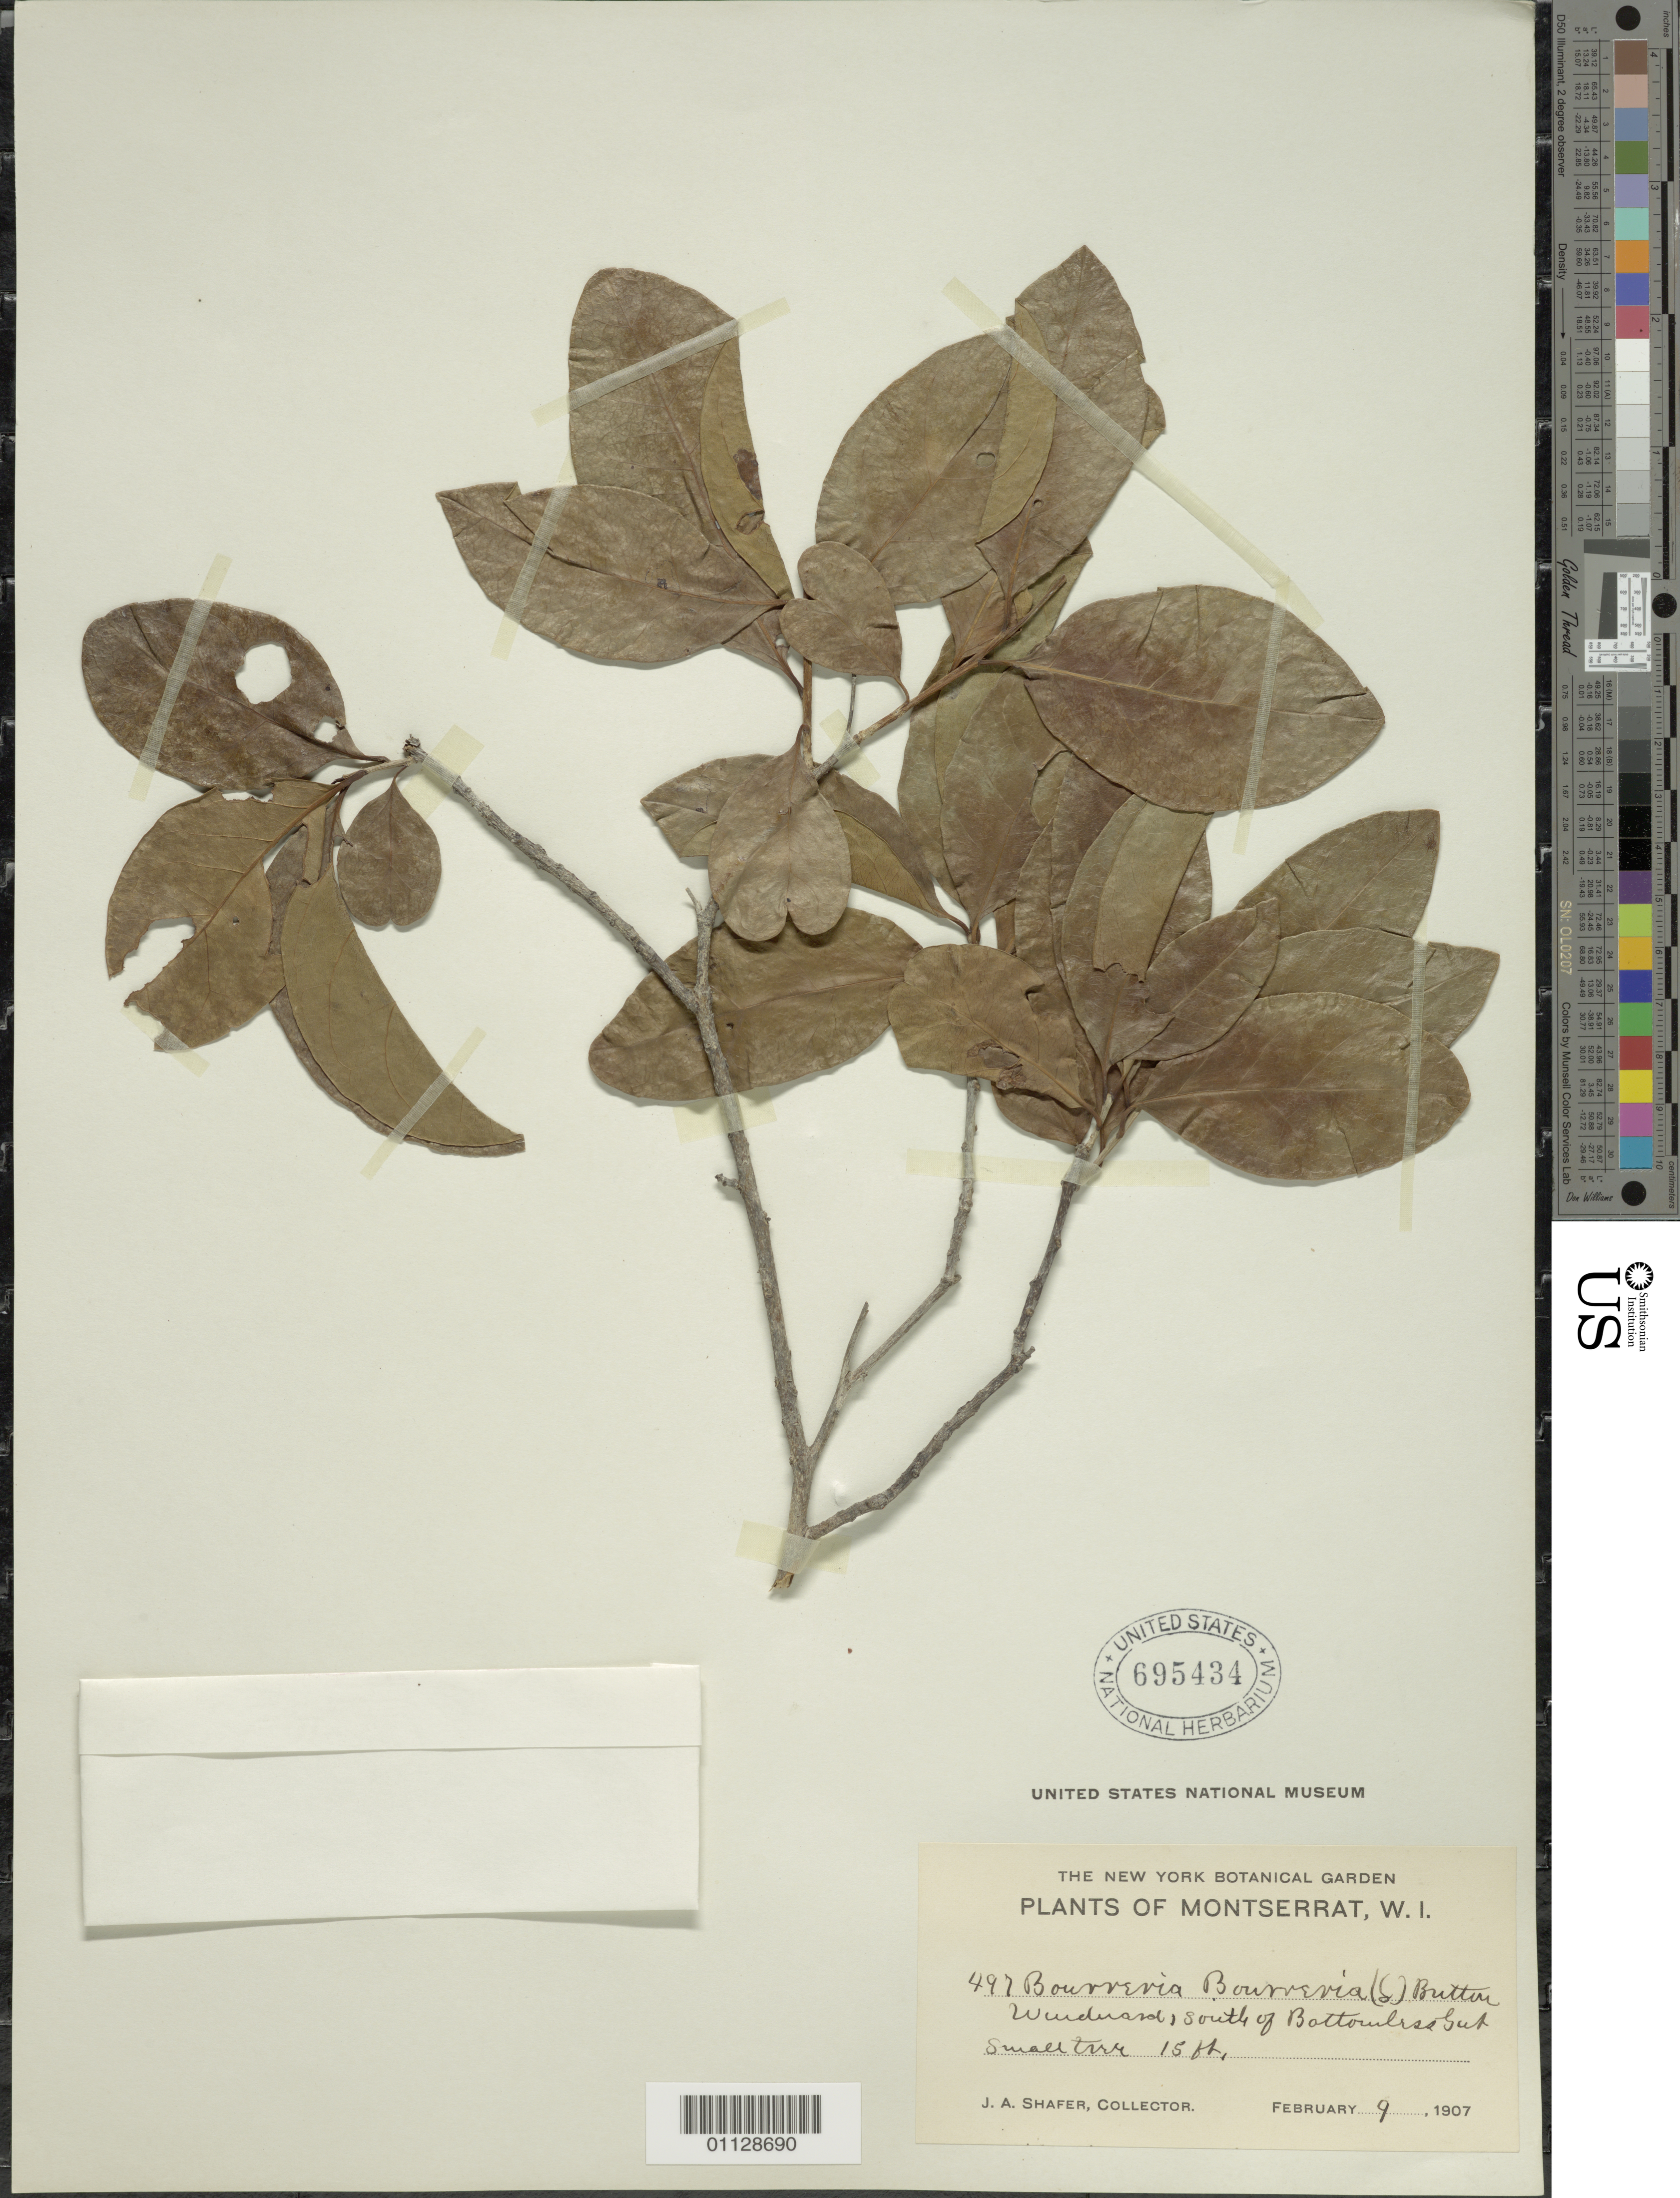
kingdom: Plantae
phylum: Tracheophyta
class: Magnoliopsida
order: Boraginales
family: Ehretiaceae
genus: Bourreria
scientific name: Bourreria succulenta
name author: Jacq.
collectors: J. A. Shafer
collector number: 497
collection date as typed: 09 Feb 1907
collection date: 1907-02-09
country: Montserrat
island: Montserrat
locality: Windward, S of Bottomless Gut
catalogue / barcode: US 695434